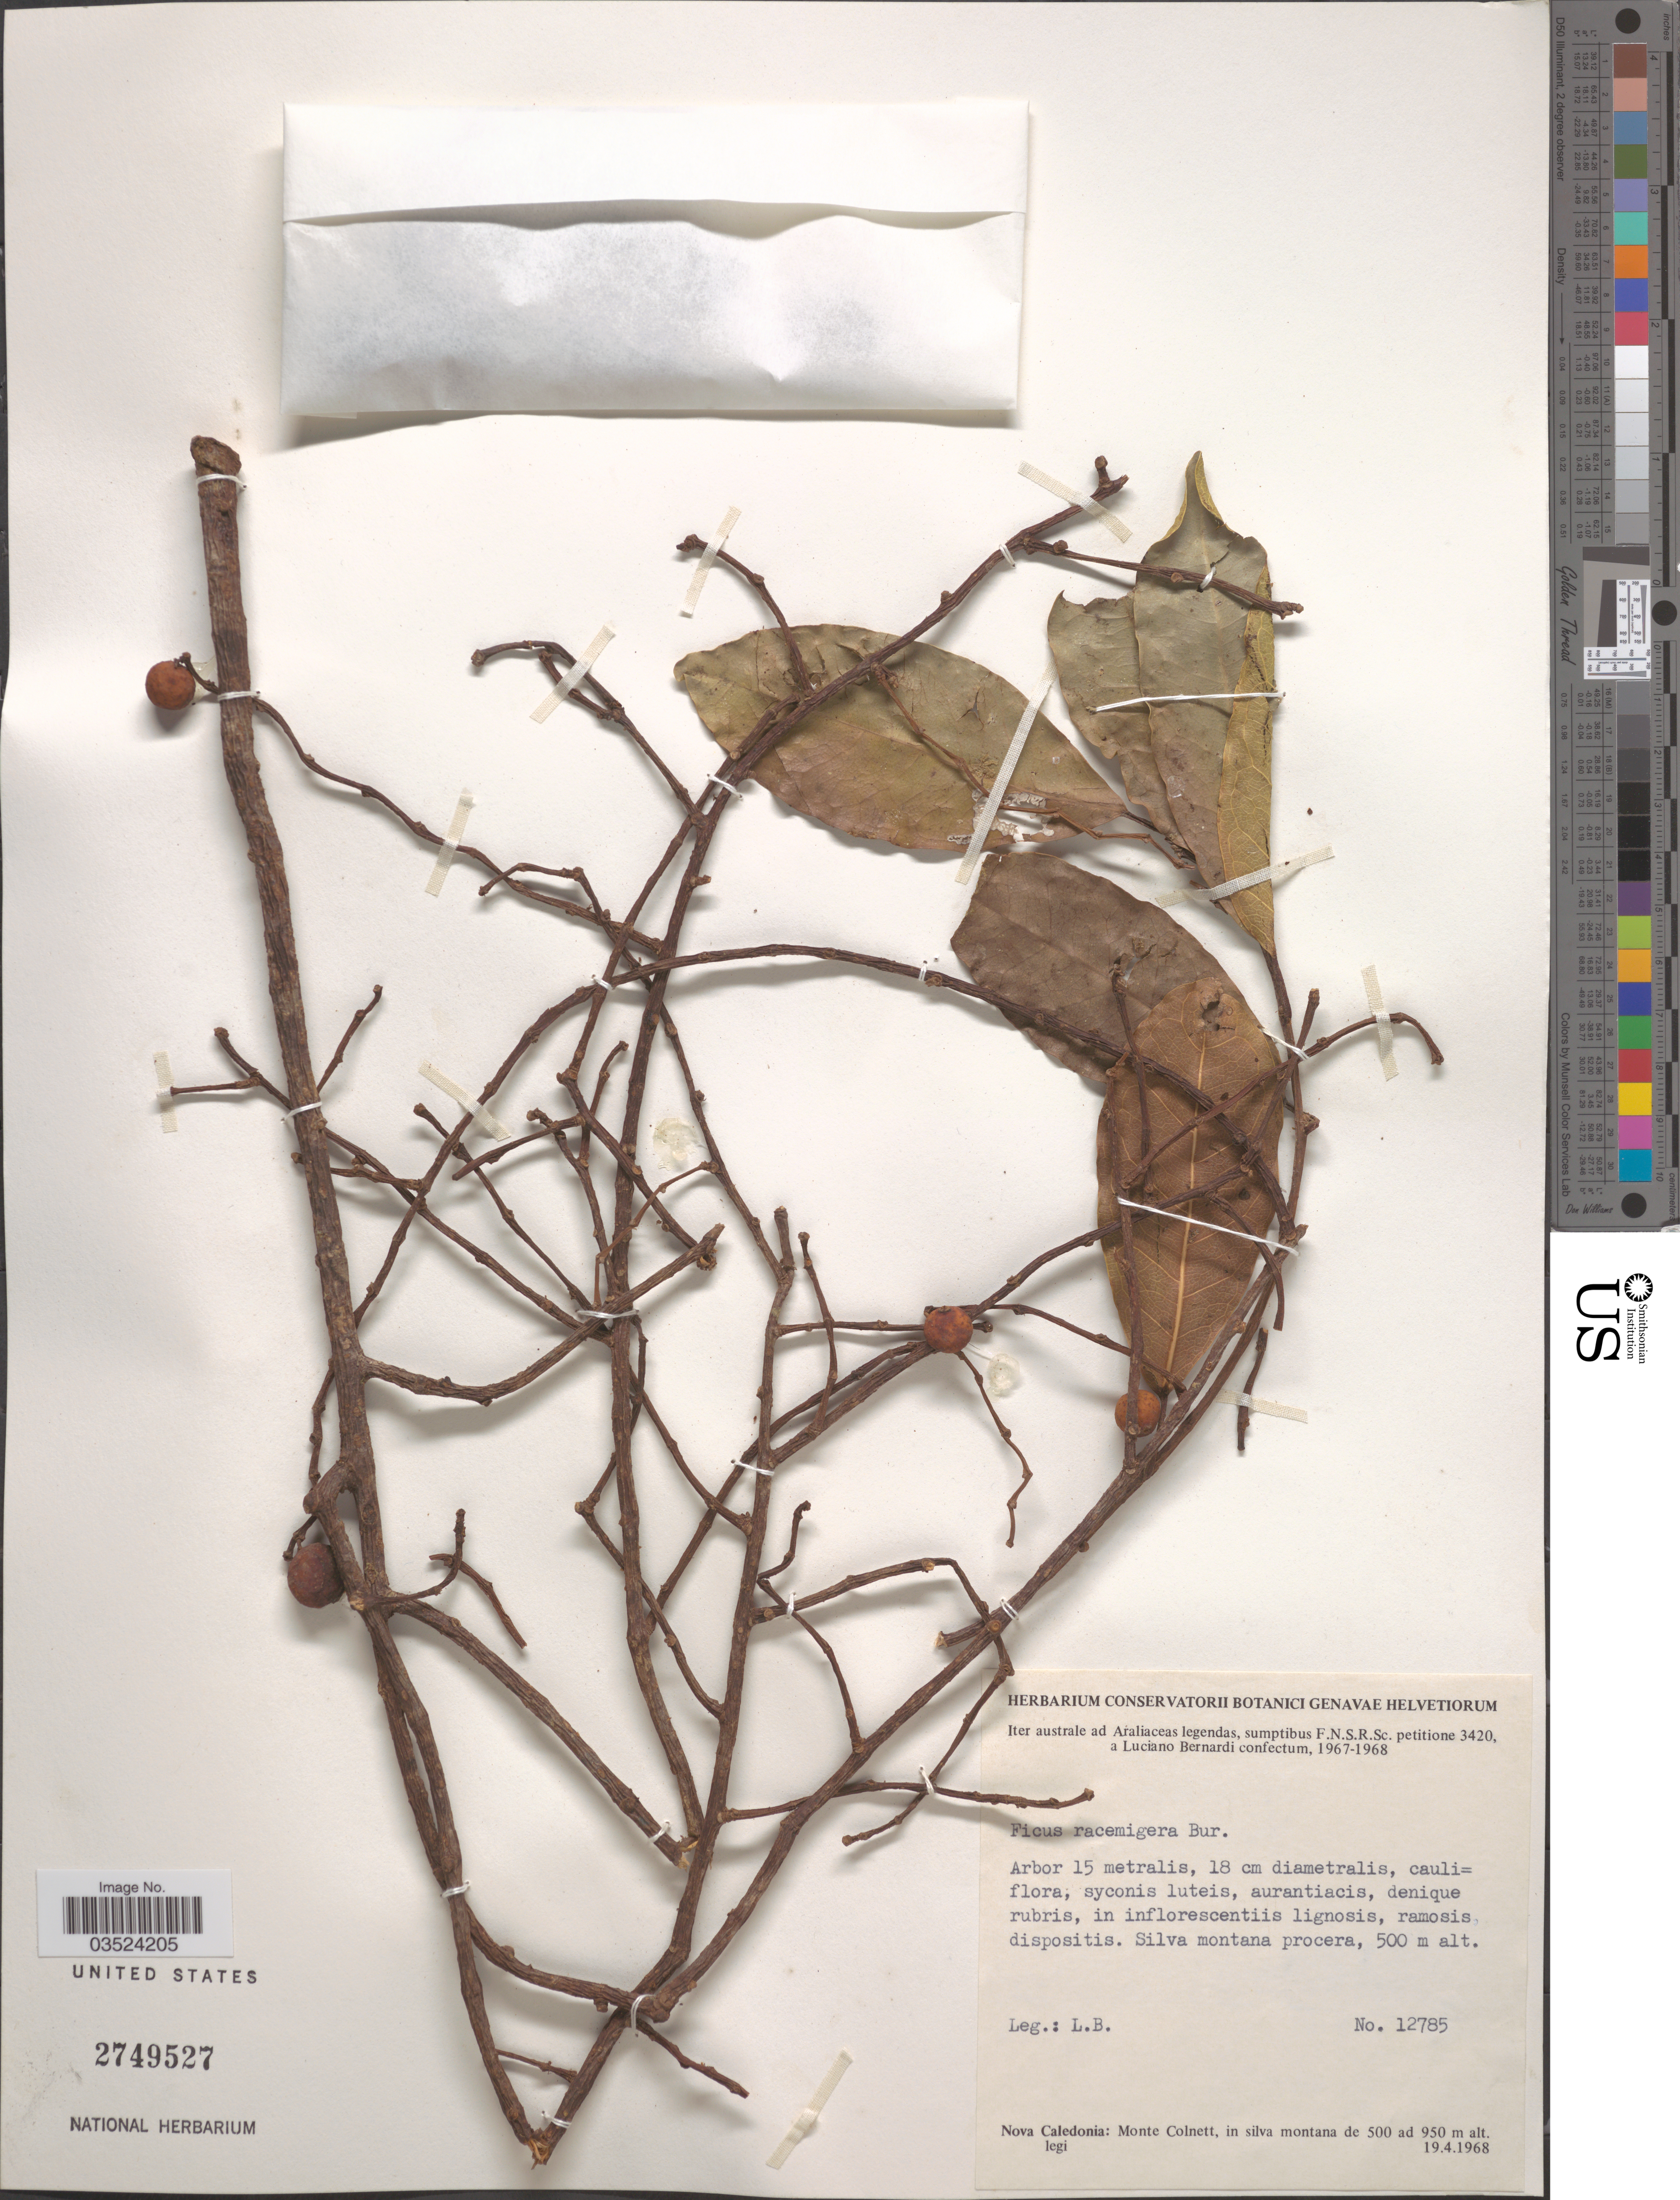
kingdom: Plantae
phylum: Tracheophyta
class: Magnoliopsida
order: Rosales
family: Moraceae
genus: Ficus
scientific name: Ficus racemifera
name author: Roxb.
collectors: L. Bernardi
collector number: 12785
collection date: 1968-04-19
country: New Caledonia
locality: Monte Colnett, in silva montana.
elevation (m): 500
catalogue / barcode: US 2749527